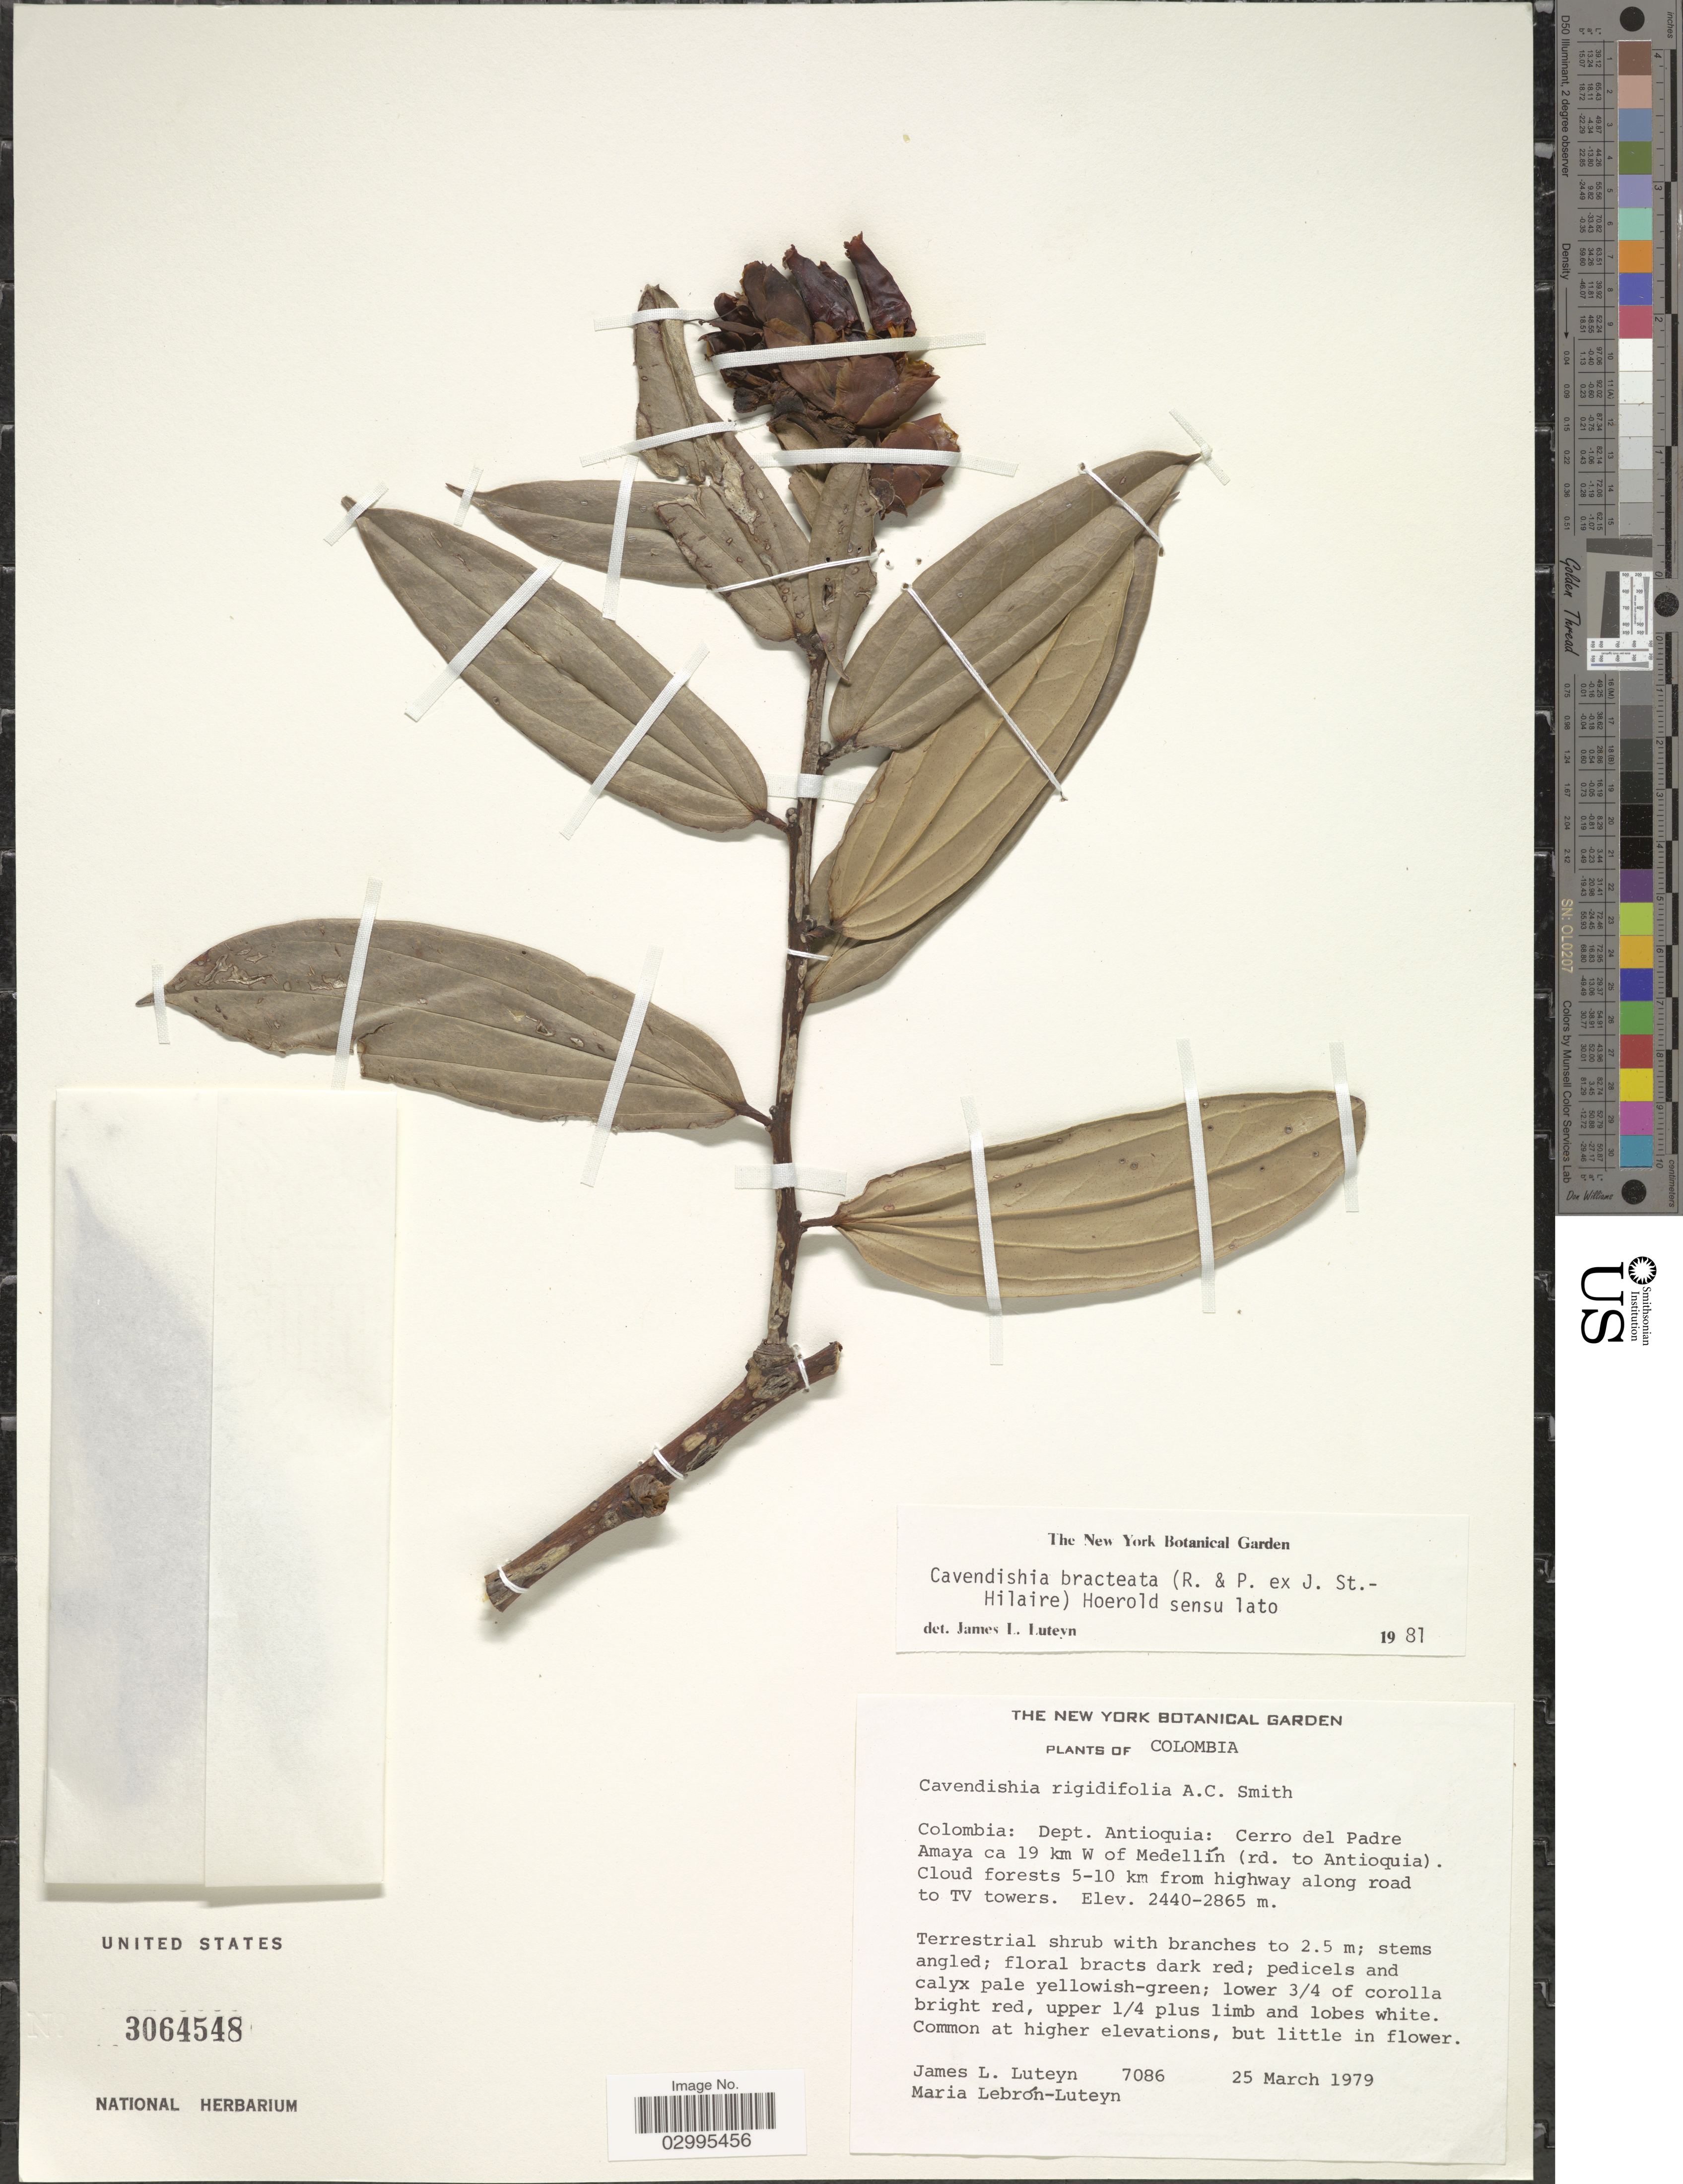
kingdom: Plantae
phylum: Tracheophyta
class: Magnoliopsida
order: Ericales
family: Ericaceae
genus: Cavendishia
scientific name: Cavendishia bracteata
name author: (Ruiz & Pav. ex J. St.-Hil.) Hoerold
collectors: J. Luteyn & M. L. Lebrón-Luteyn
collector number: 7086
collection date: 1979-03-25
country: Colombia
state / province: Antioquia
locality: Dept. Antioquia: Cerro del Padre Amaya ca 19 km W of Medellín (rd. to Antioquia). Cloud forests 5-10 km from highway along road to tv towers.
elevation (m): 2440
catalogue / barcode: US 3064548